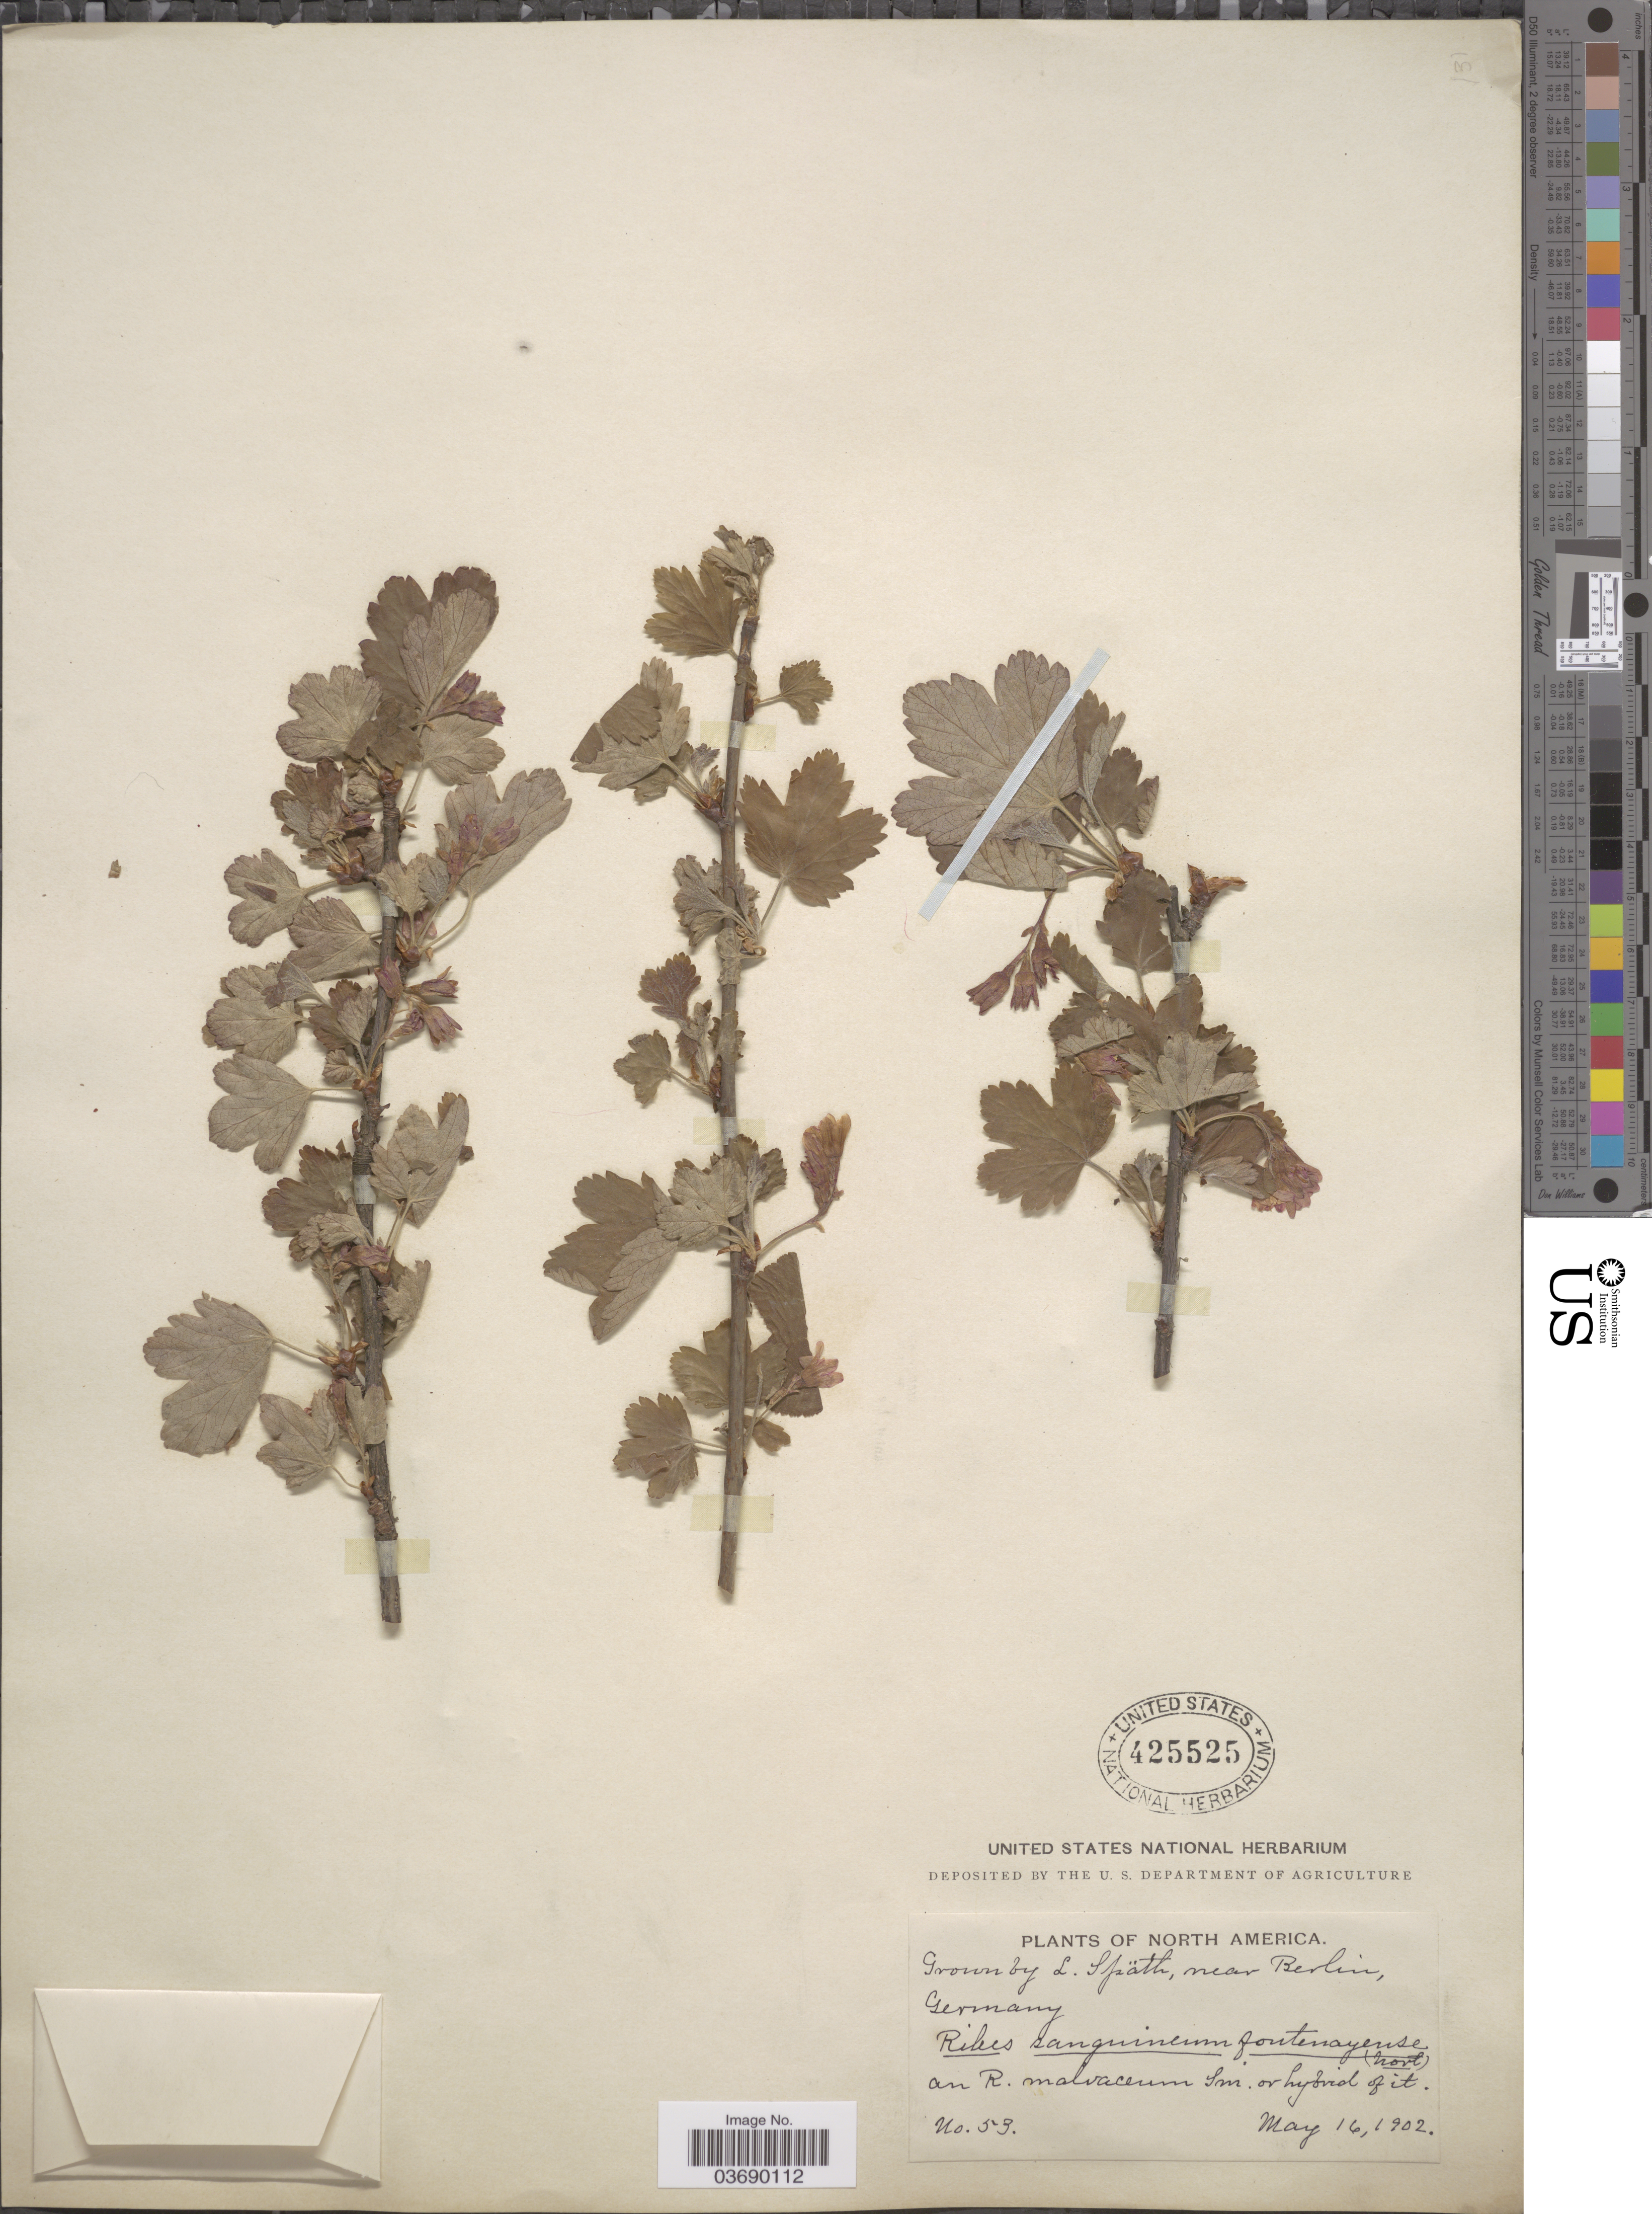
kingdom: Plantae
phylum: Tracheophyta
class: Magnoliopsida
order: Saxifragales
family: Grossulariaceae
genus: Ribes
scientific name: Ribes sanguineum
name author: Pursh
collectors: L. Späth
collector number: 53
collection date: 1902-05-16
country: Germany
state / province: Berlin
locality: Near Berlin.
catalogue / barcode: US 425525